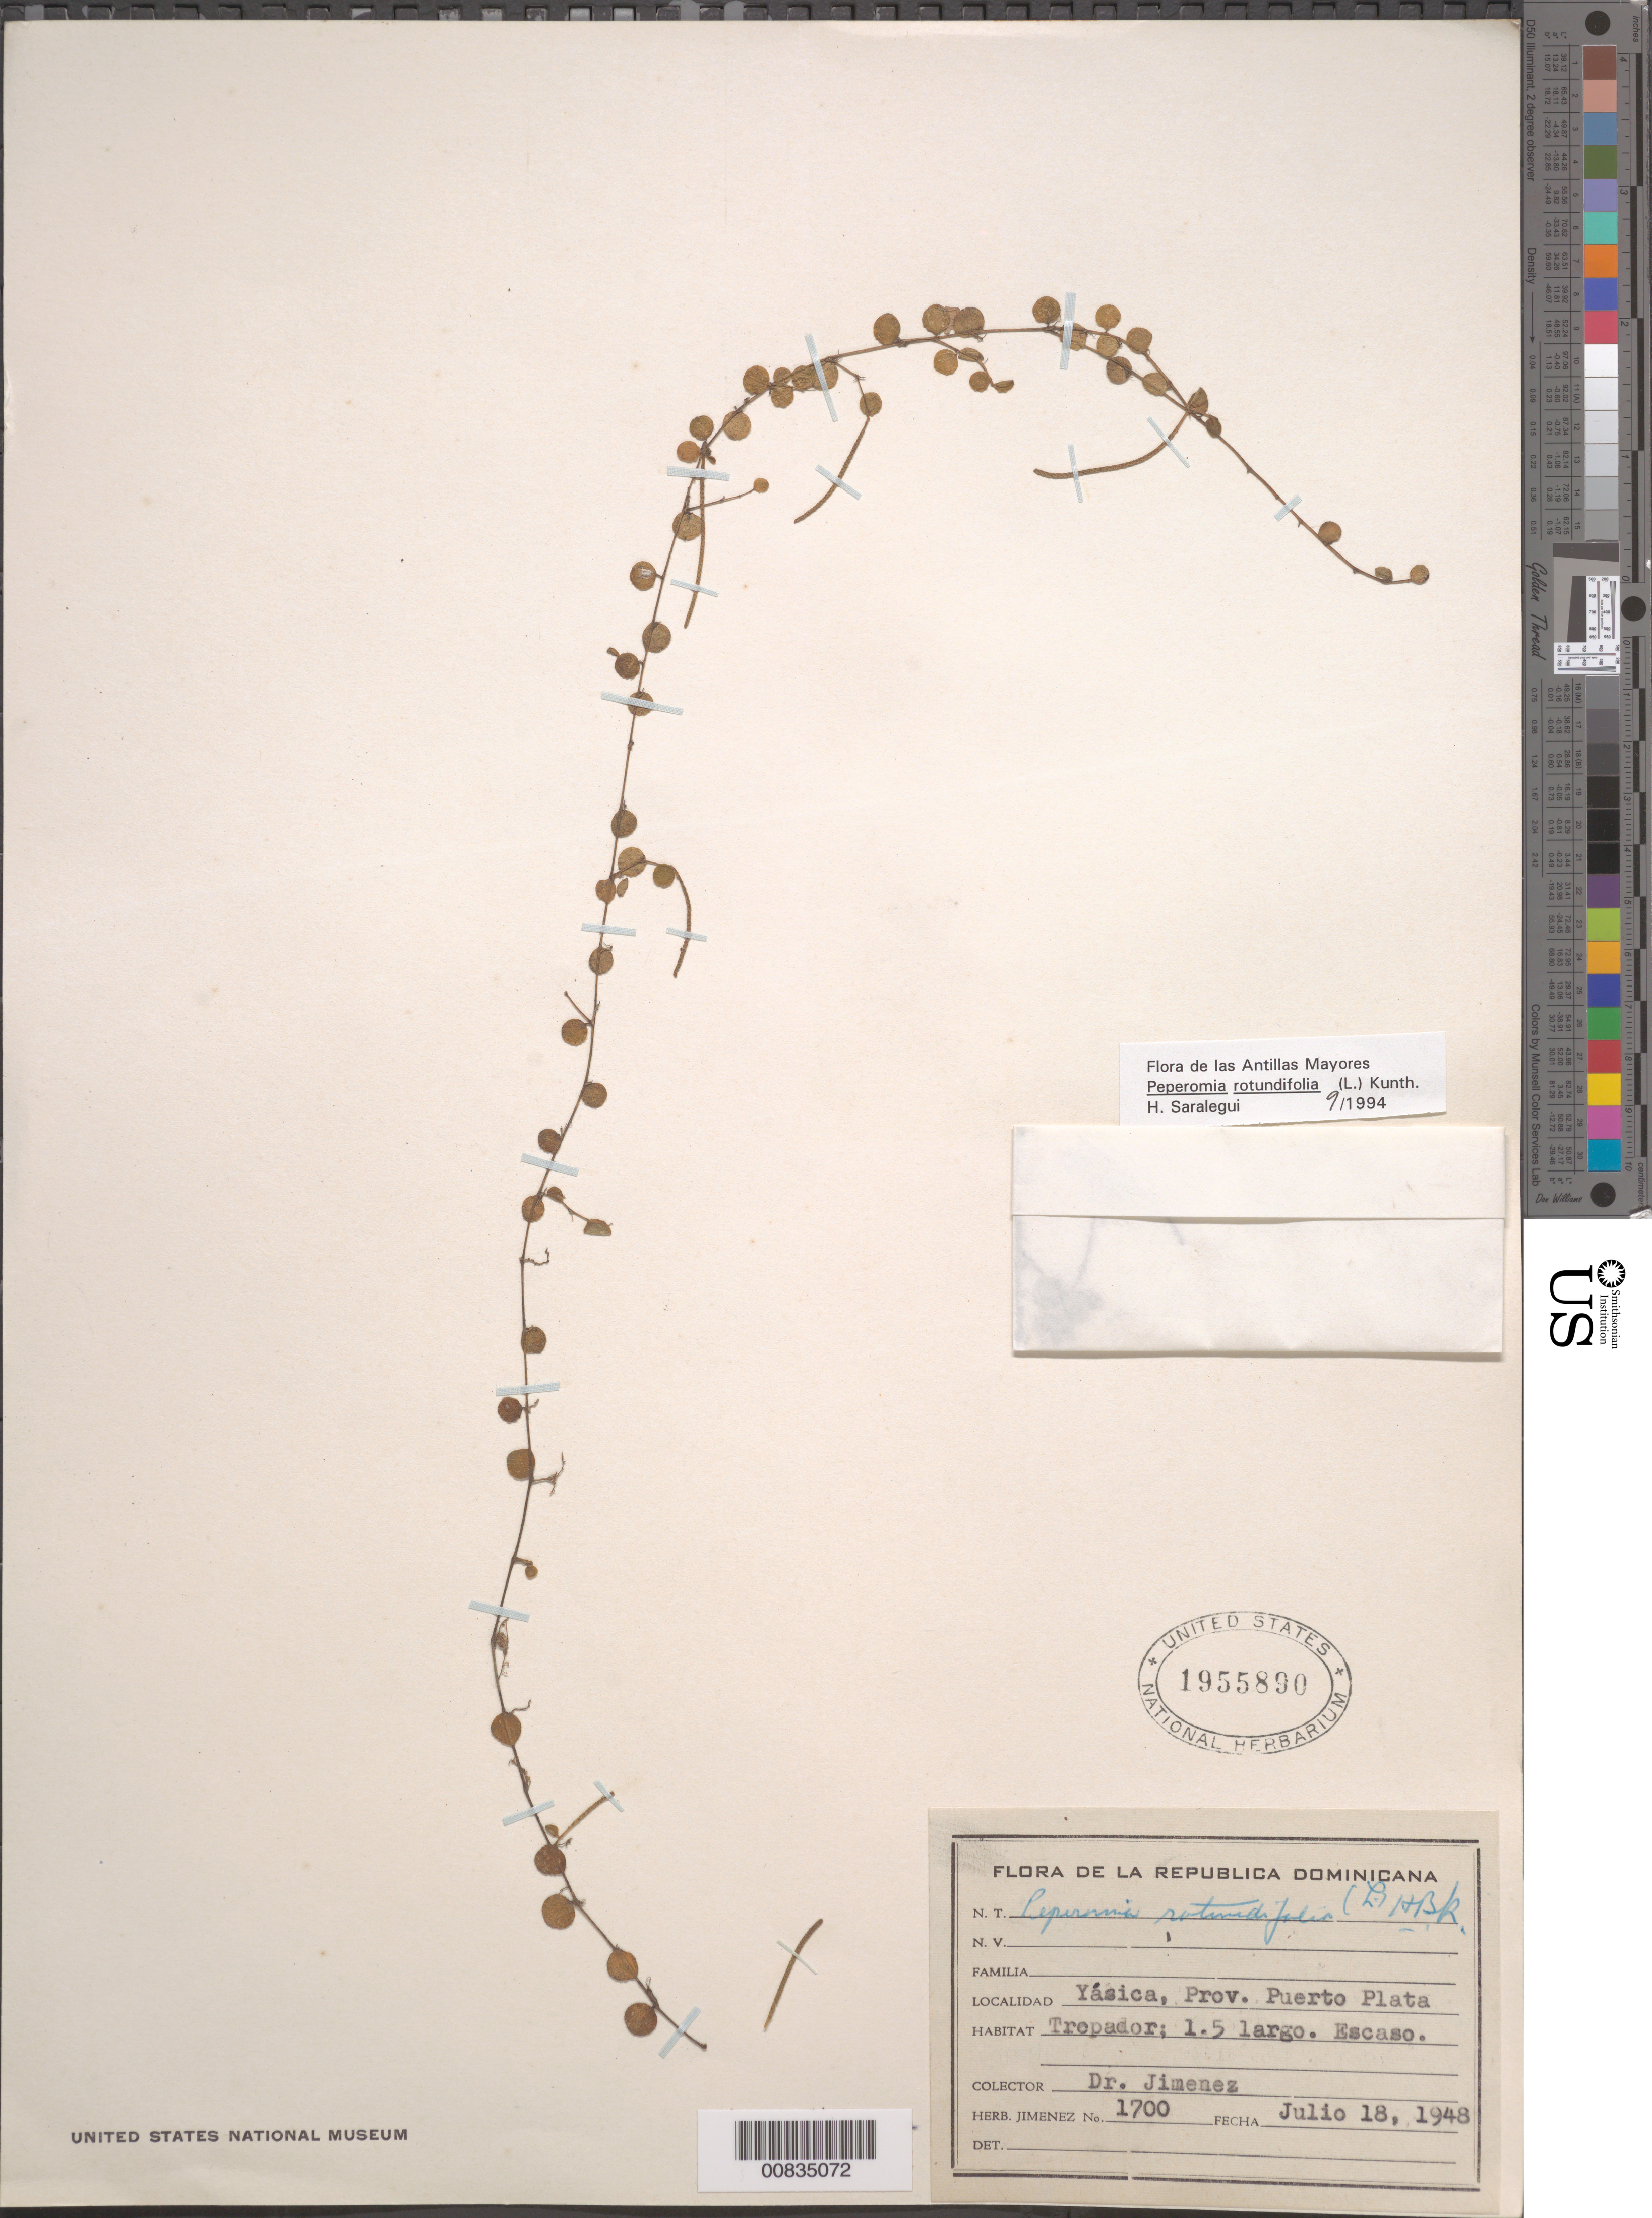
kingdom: Plantae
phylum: Tracheophyta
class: Magnoliopsida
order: Piperales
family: Piperaceae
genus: Peperomia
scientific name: Peperomia rotundifolia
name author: (L.) Kunth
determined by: Saralegui Boza, H., (HAJB), Jardin Botanico Nacional (Habana)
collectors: J. J. Jiménez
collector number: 1700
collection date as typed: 18 Jul 1948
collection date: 1948-07-18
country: Dominican Republic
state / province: Puerto Plata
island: Hispaniola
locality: Yásica.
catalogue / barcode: US 1955890